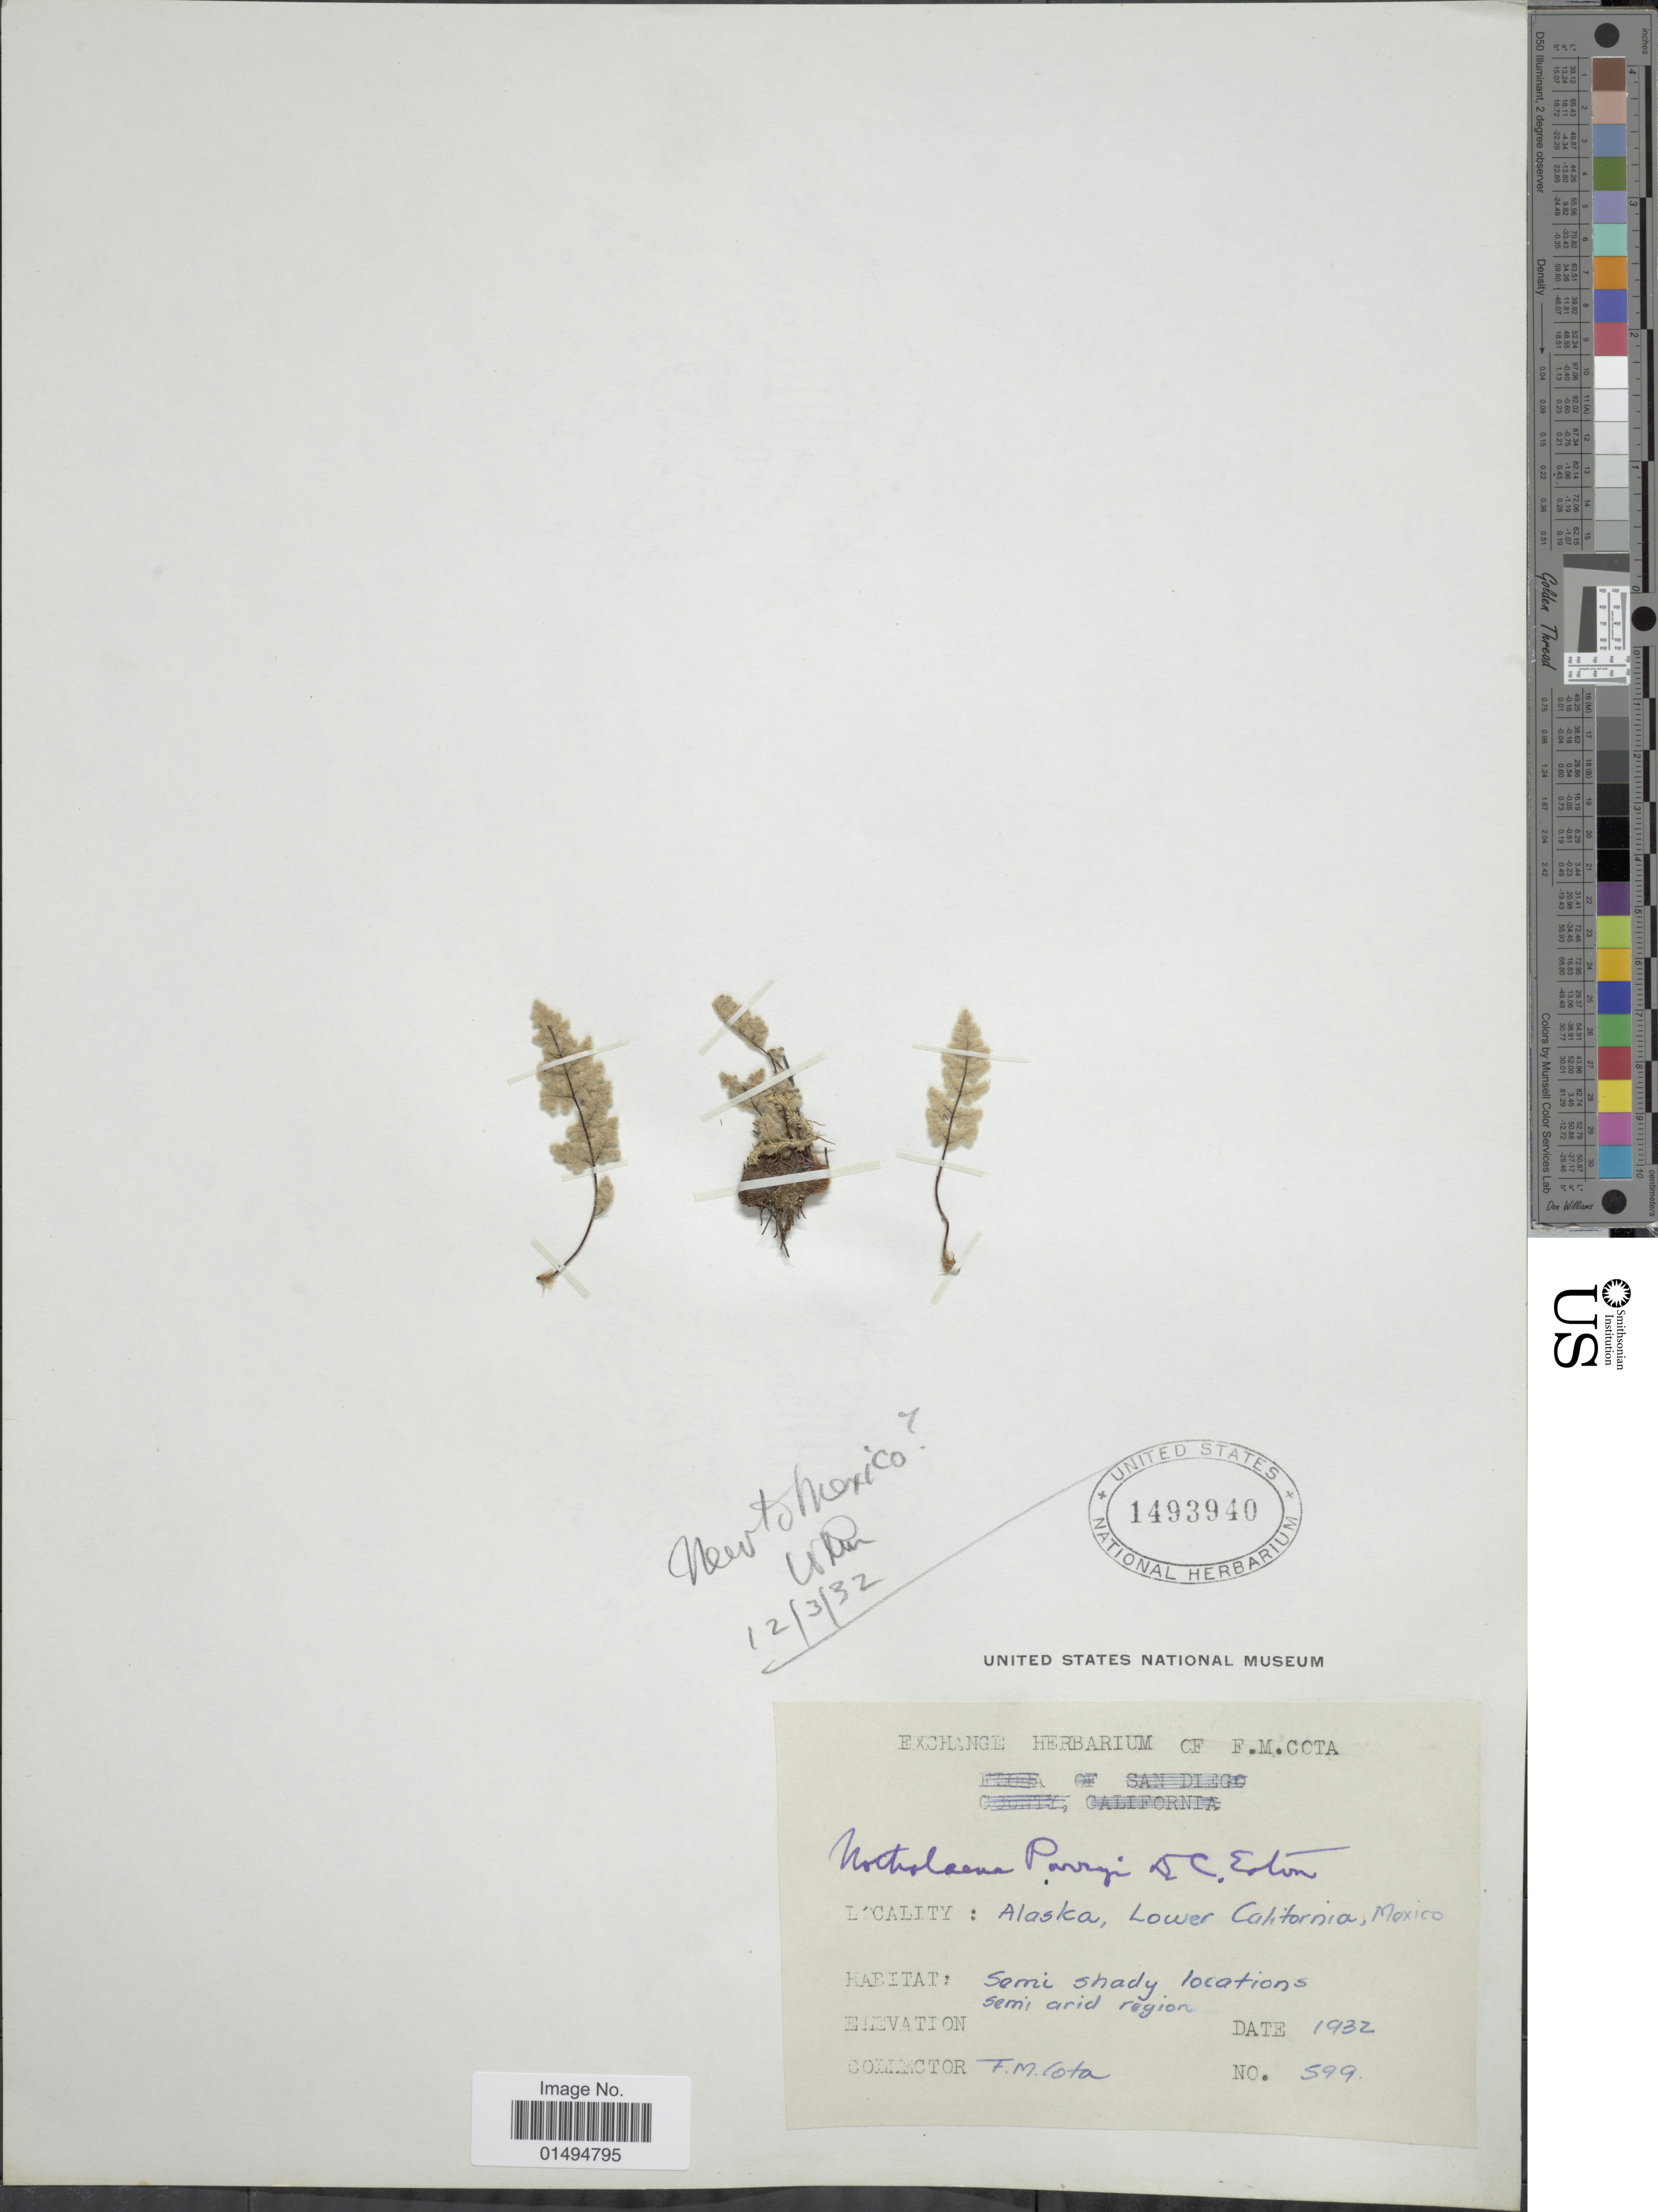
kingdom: Plantae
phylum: Tracheophyta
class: Polypodiopsida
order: Polypodiales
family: Pteridaceae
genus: Myriopteris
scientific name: Myriopteris parryi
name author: (D.C. Eaton) Grusz & Windham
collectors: F. Cota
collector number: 599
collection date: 1932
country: Mexico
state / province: Baja California Norte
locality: Alaska, Lower California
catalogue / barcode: US 143940